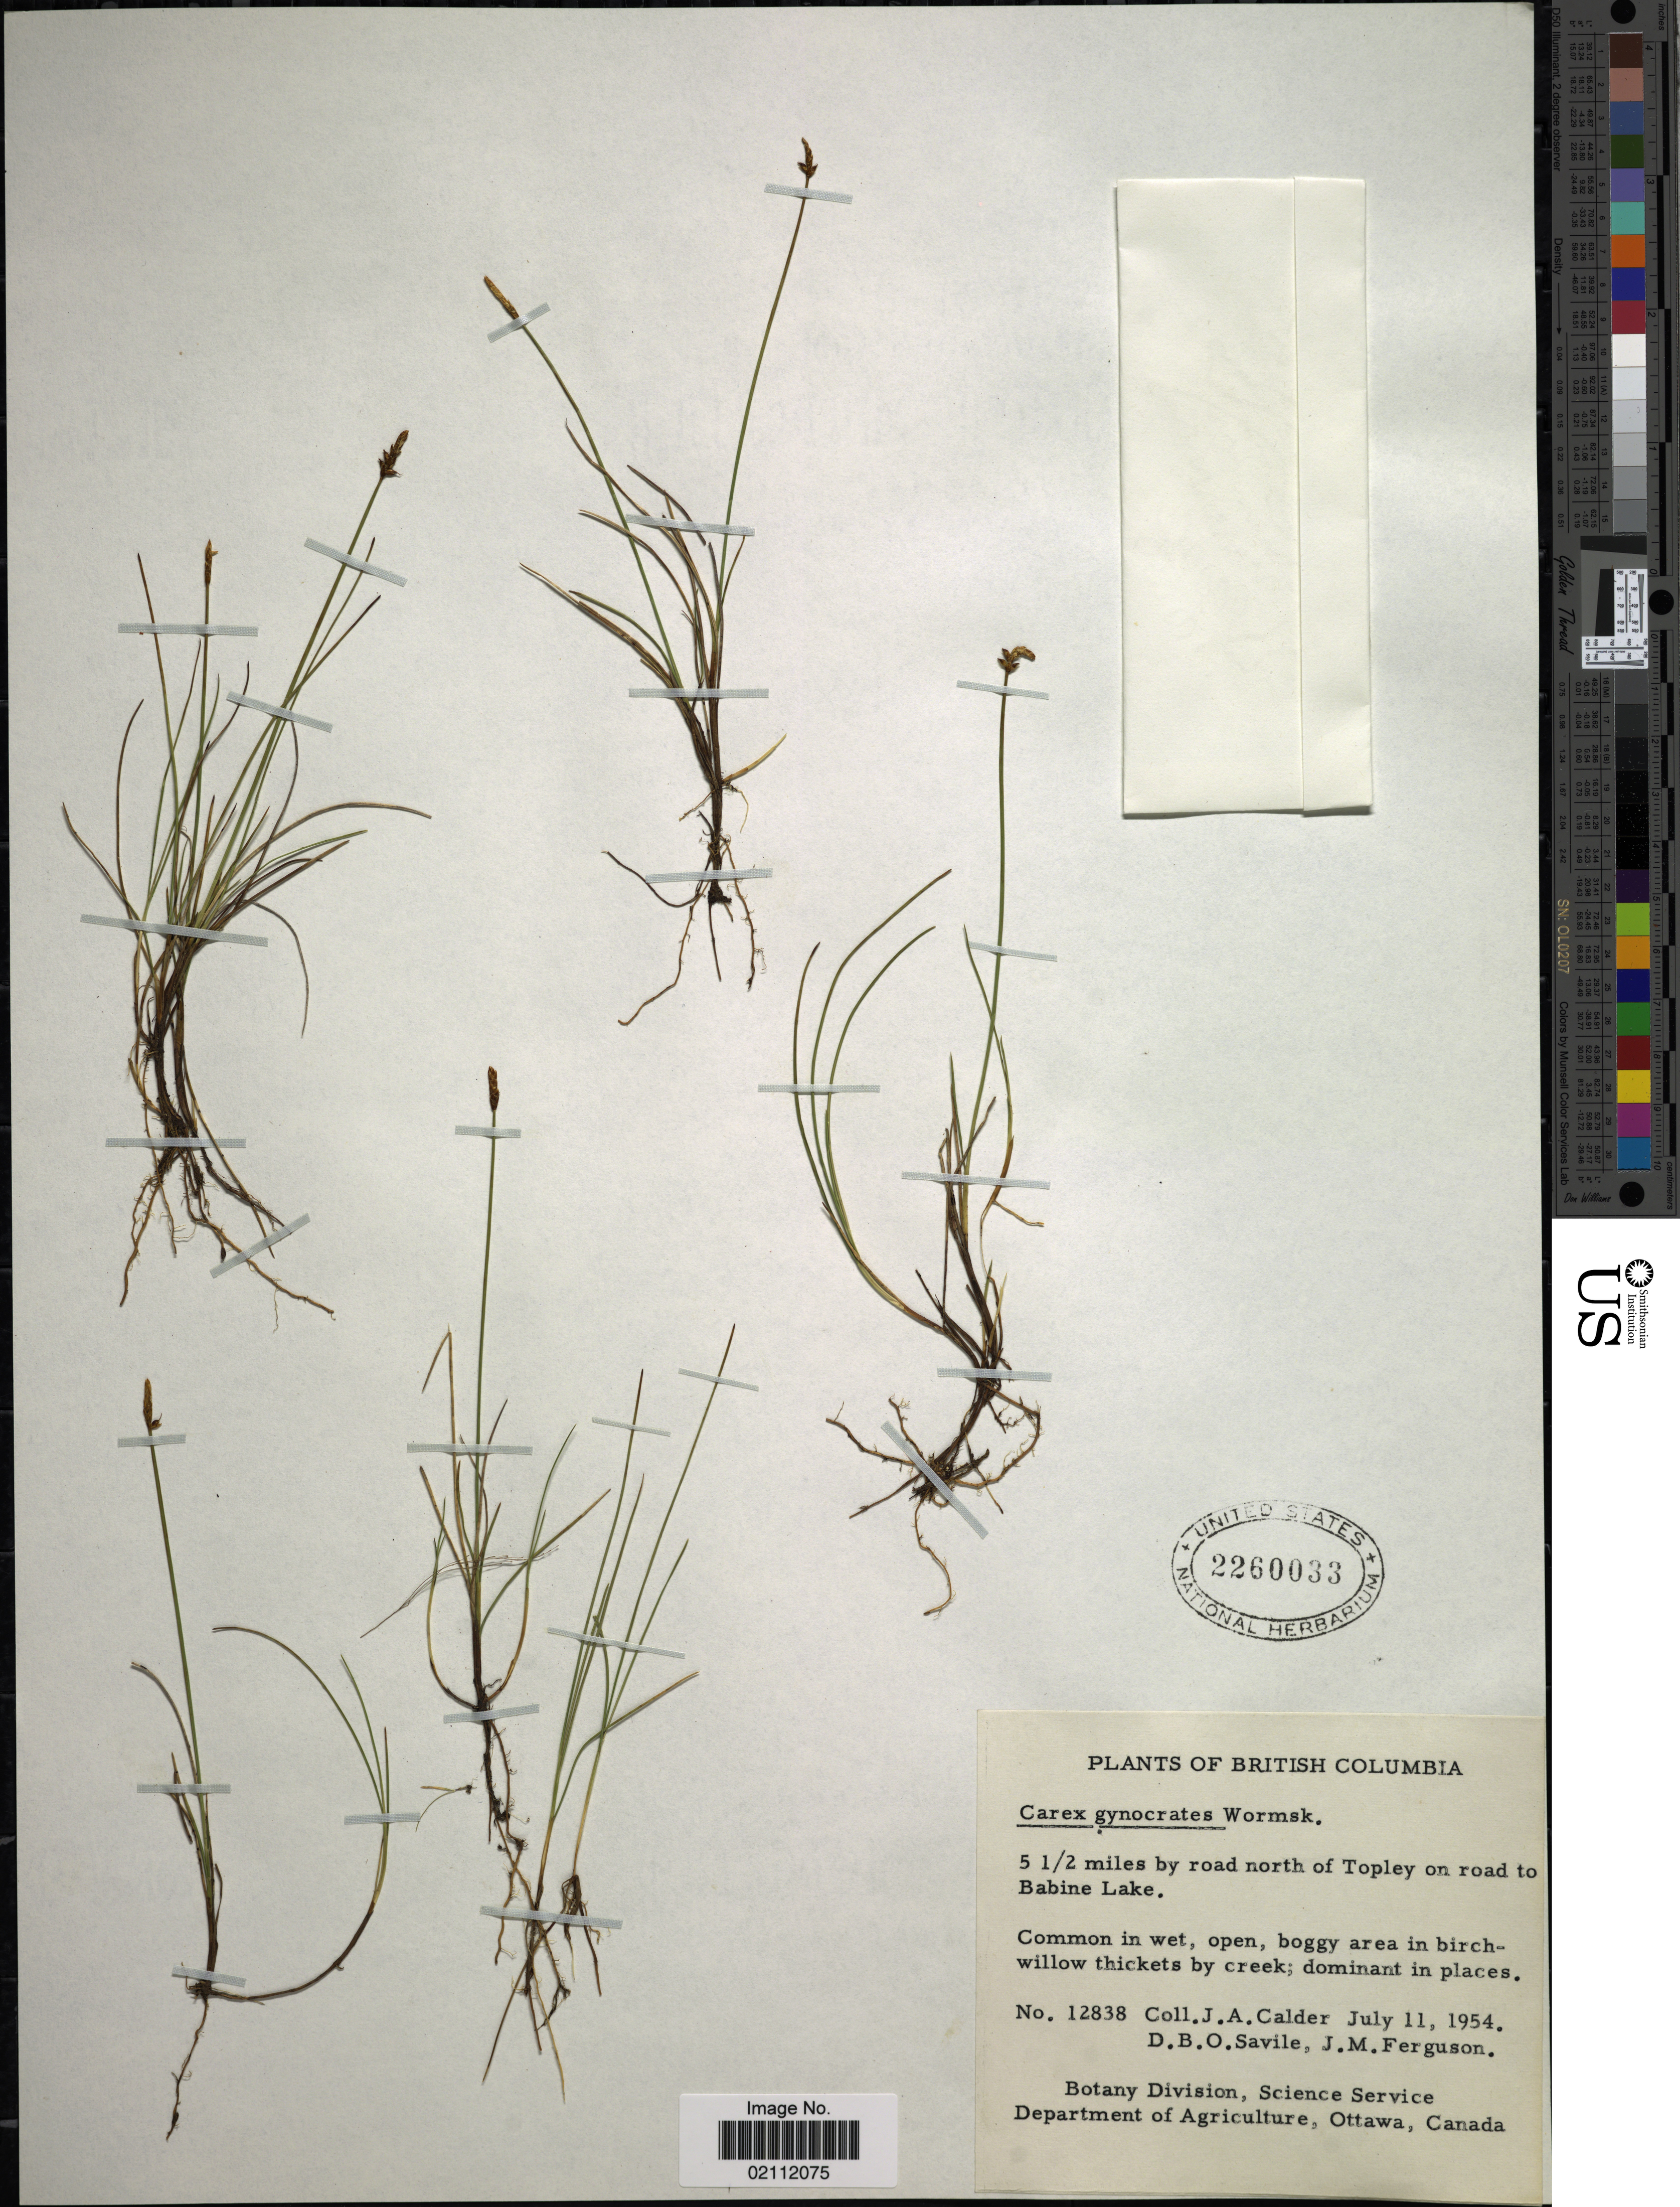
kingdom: Plantae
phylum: Tracheophyta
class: Liliopsida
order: Poales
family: Cyperaceae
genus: Carex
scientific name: Carex nardina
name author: (Hornem.) Fr.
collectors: J. A. Calder, D. Savile & J. M. Ferguson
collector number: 12838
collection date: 1954-07-11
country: Canada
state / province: British Columbia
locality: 5 1/2 miles by road north of Topley on road to Babine Lake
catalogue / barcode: US 2260033